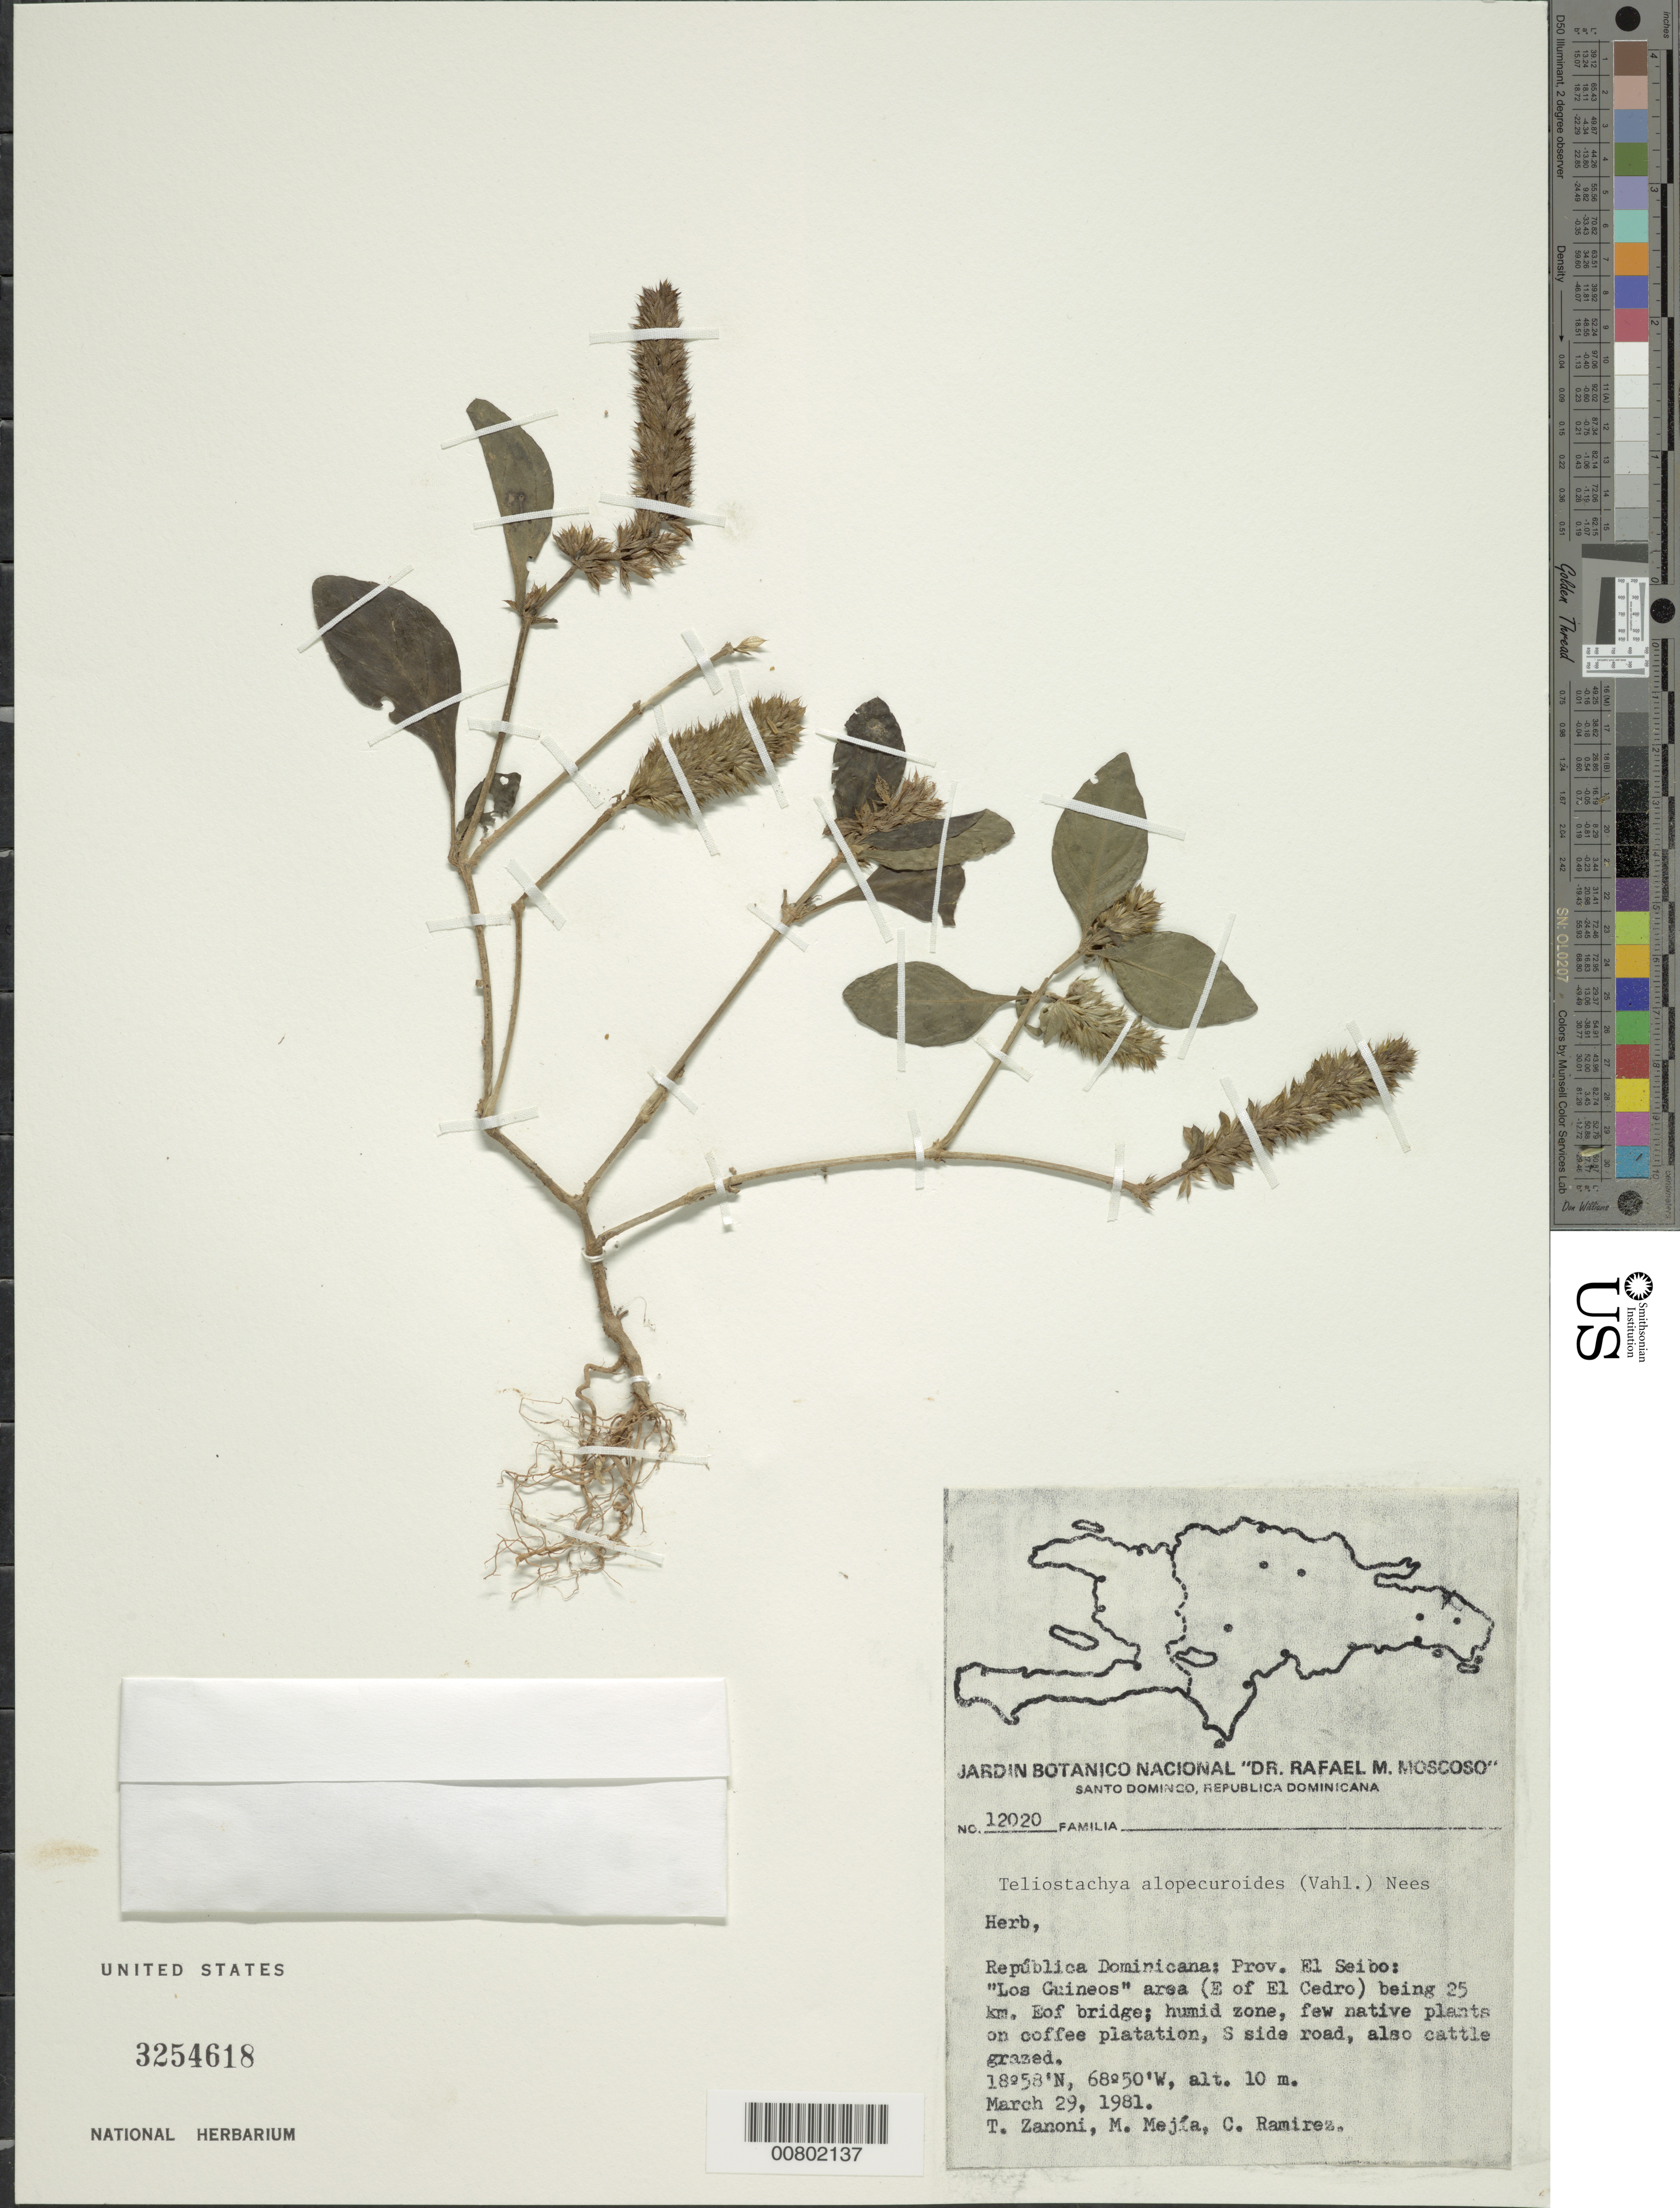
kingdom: Plantae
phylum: Tracheophyta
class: Magnoliopsida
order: Lamiales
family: Acanthaceae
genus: Teliostachya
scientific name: Teliostachya alopecuroidea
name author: (Vahl) Nees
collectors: T. A. Zanoni, M. Mejia & C. Ramirez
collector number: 12020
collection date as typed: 29 Mar 1981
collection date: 1981-03-29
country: Dominican Republic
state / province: El Seibo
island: Hispaniola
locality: "Los Guineos" area (E of El Cedro) being 25 km E of bridge, S side road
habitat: Cattle grazed coffee plantation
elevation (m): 10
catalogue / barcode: US 3254618